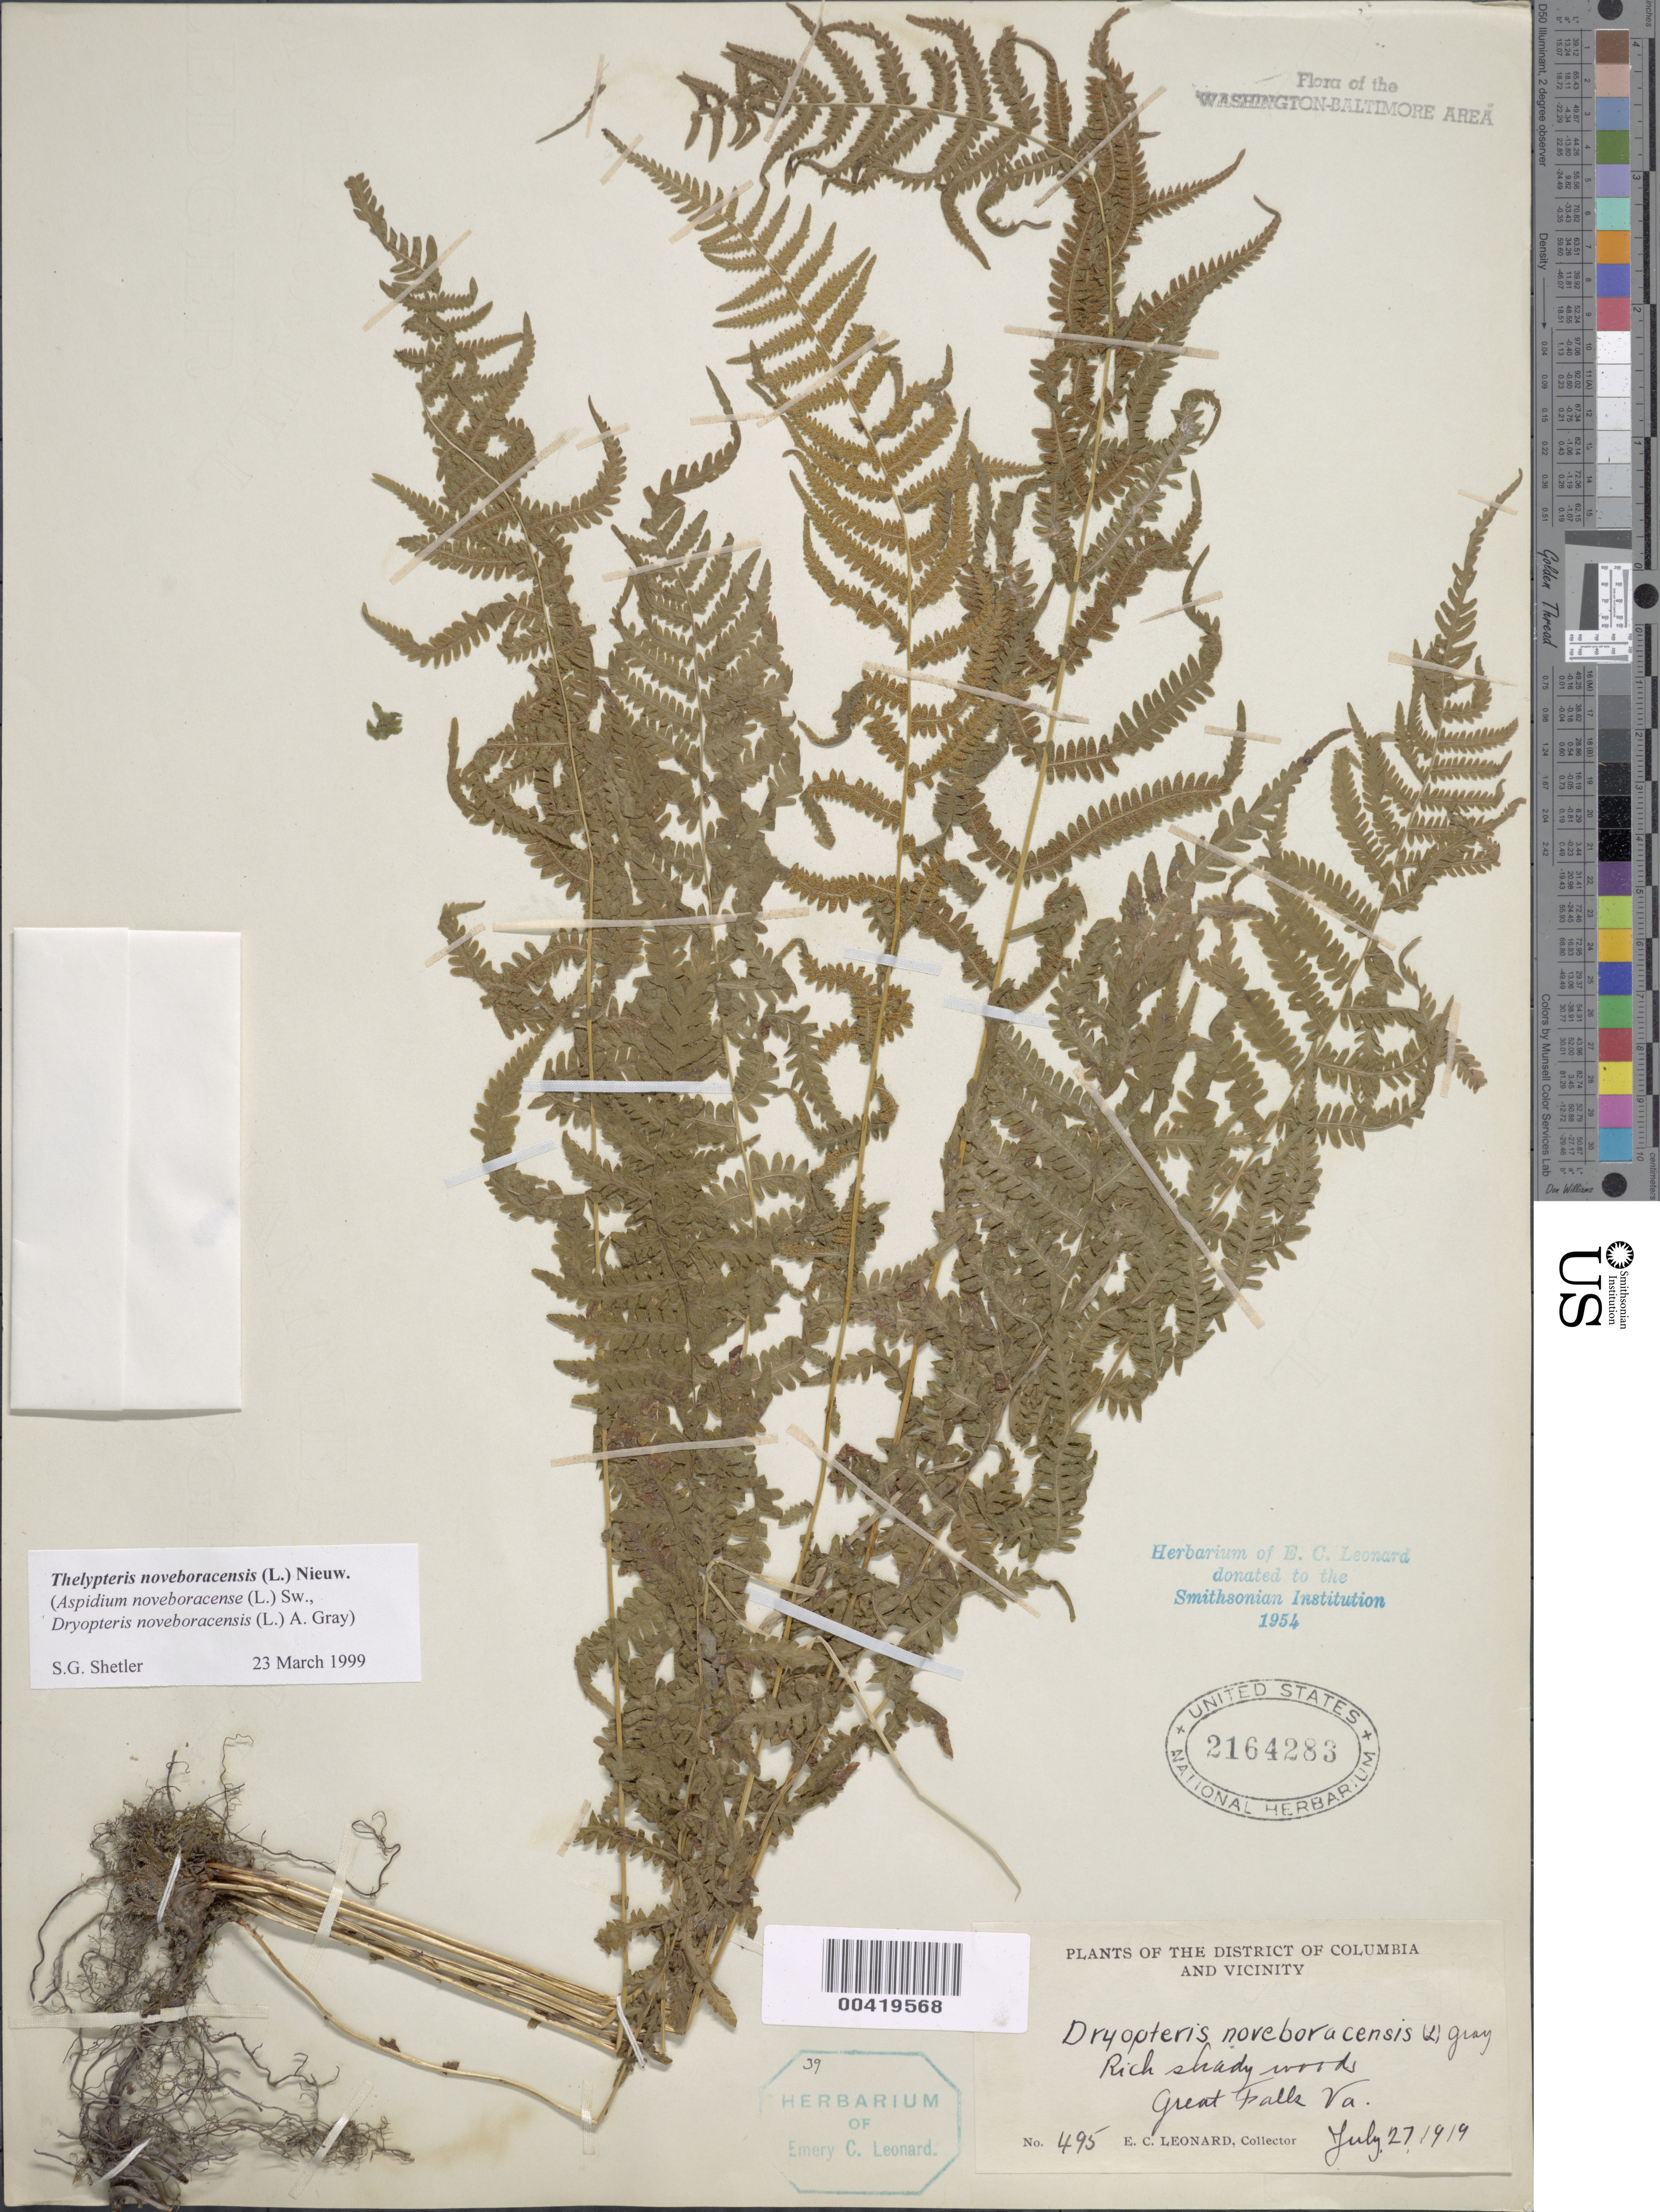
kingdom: Plantae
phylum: Tracheophyta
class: Polypodiopsida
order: Polypodiales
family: Thelypteridaceae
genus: Parathelypteris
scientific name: Parathelypteris noveboracensis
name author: (L.) Ching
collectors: E. C. Leonard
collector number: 495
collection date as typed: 27 Jul 1919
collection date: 1919-07-27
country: United States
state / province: Virginia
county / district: Fairfax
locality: Great Falls C. and O. Canal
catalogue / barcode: US 2164283